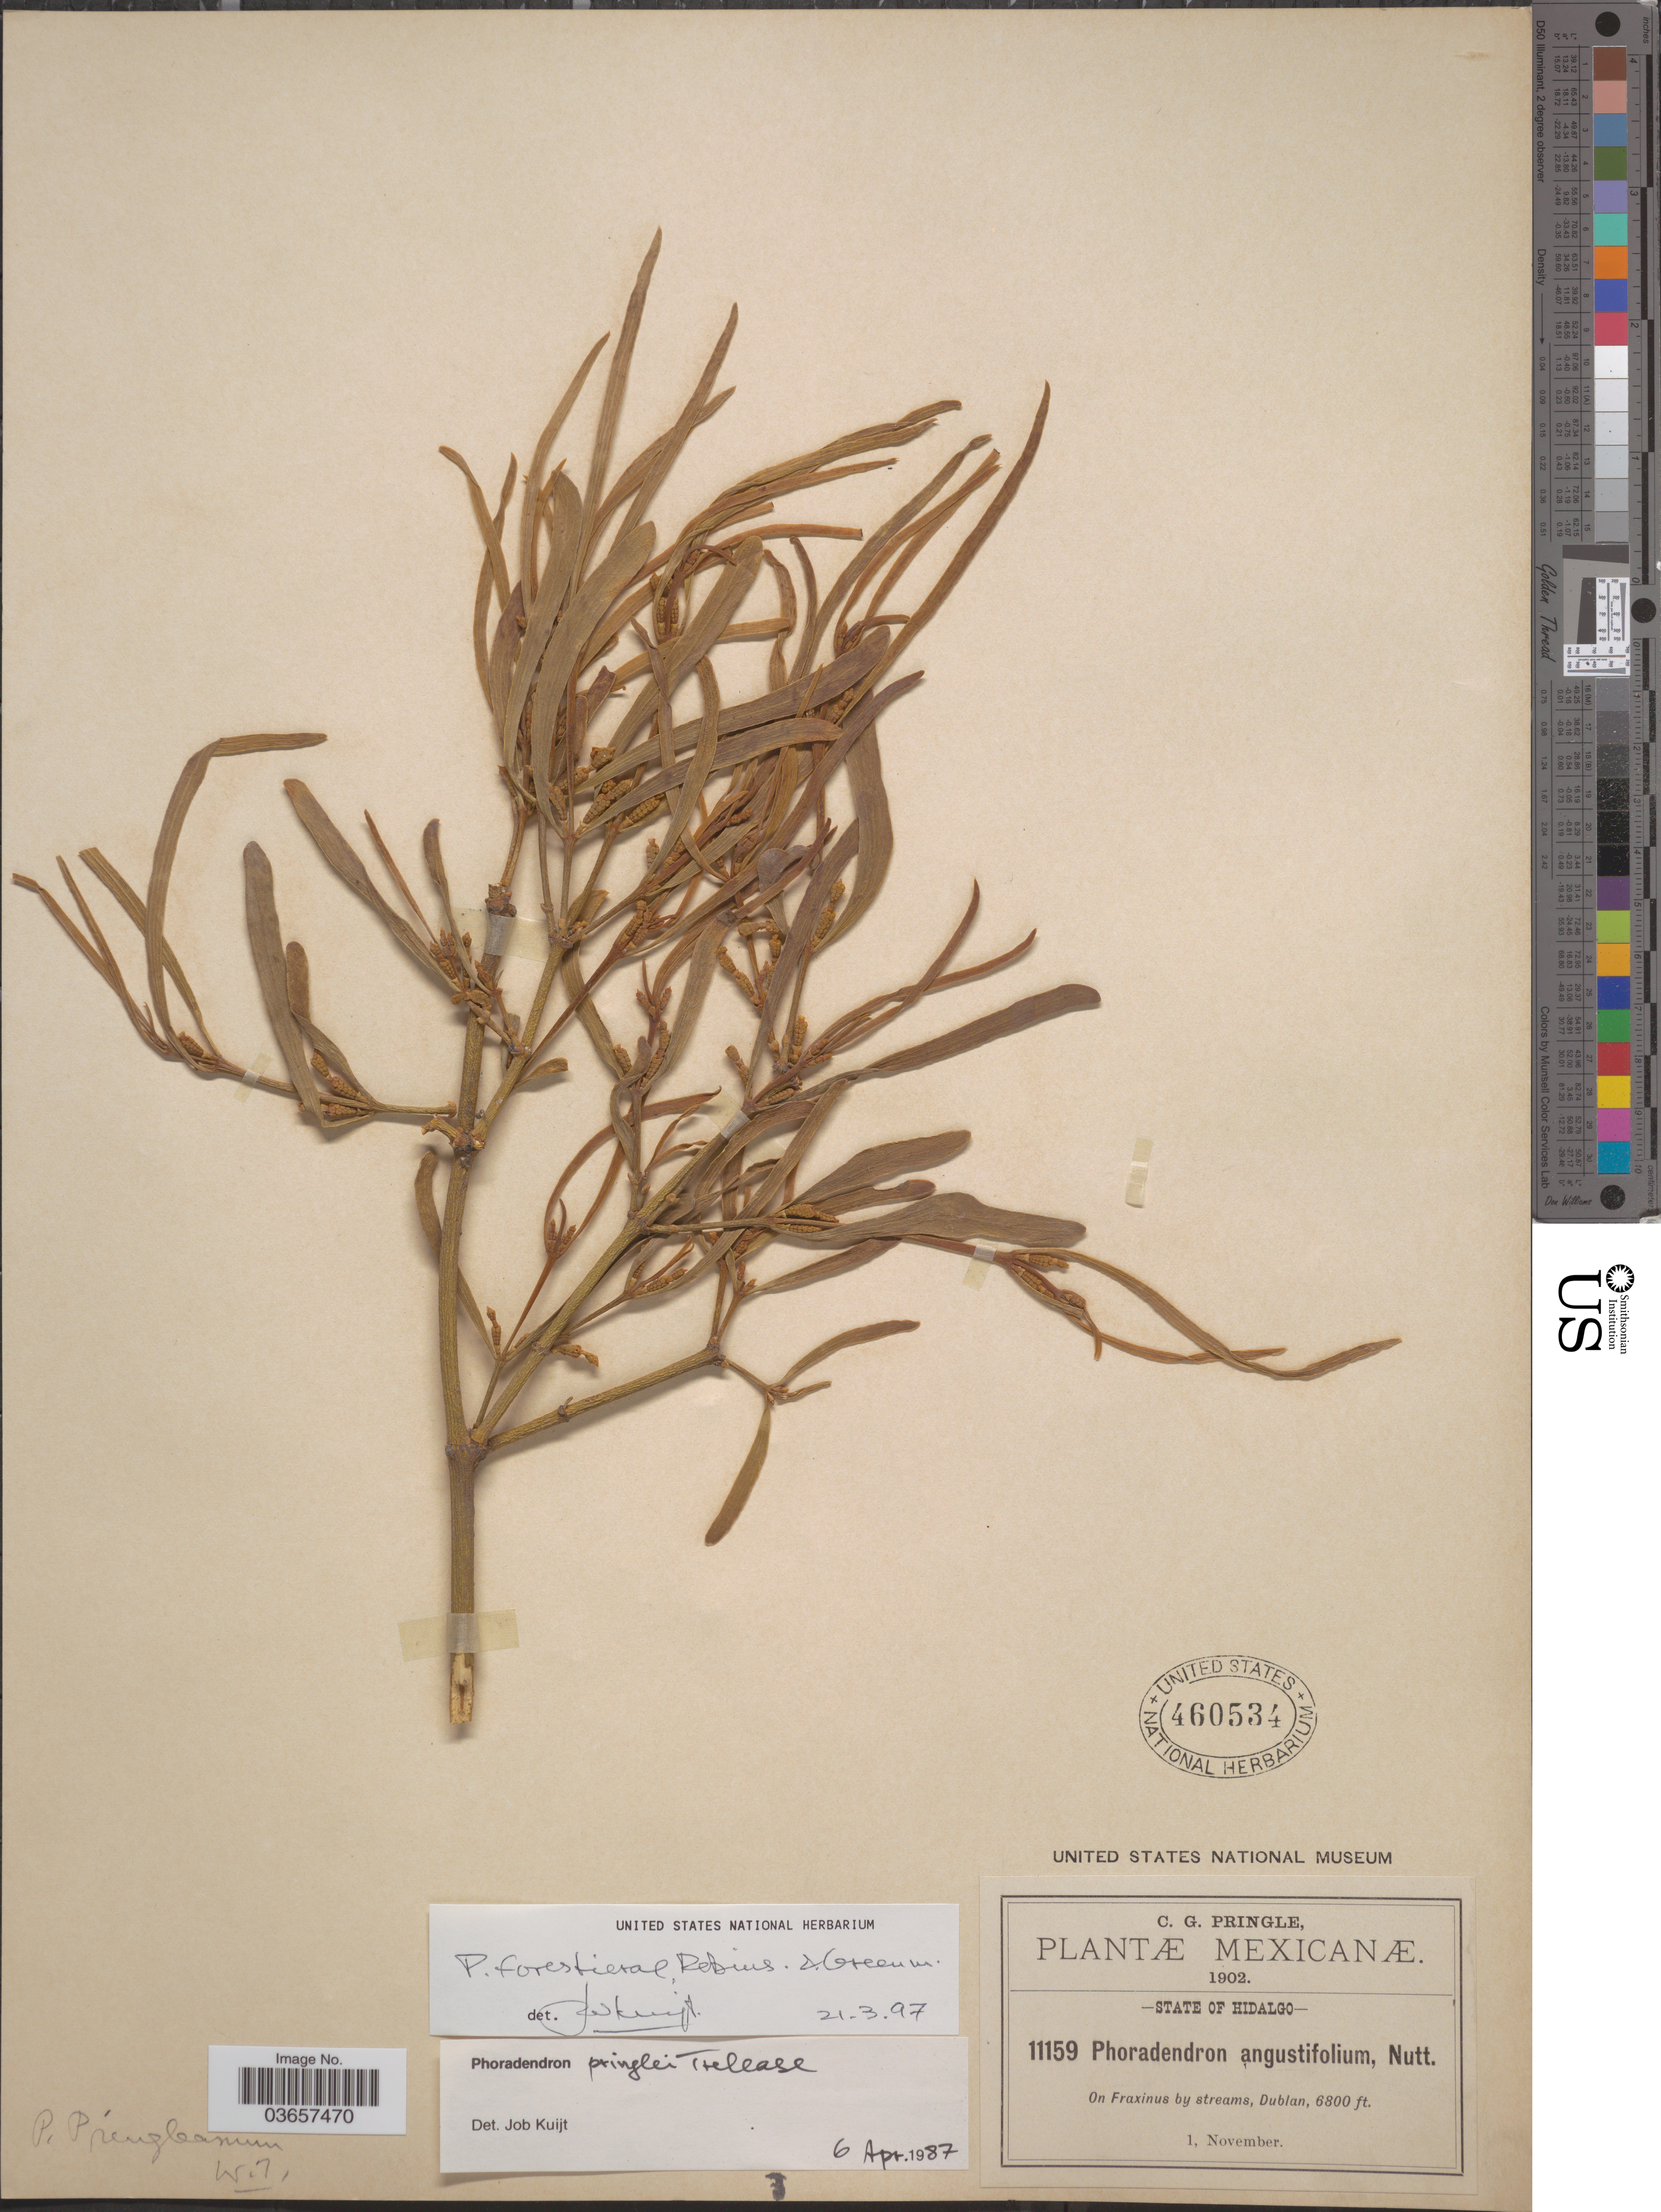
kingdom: Plantae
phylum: Tracheophyta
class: Magnoliopsida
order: Santalales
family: Viscaceae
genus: Phoradendron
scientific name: Phoradendron forestierae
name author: B.L. Rob. & Greenm.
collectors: C. G. Pringle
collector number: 11159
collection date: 1902-11-01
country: Mexico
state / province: Hidalgo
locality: On Fraxinus by streams, Dublan.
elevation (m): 2073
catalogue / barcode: US 460534